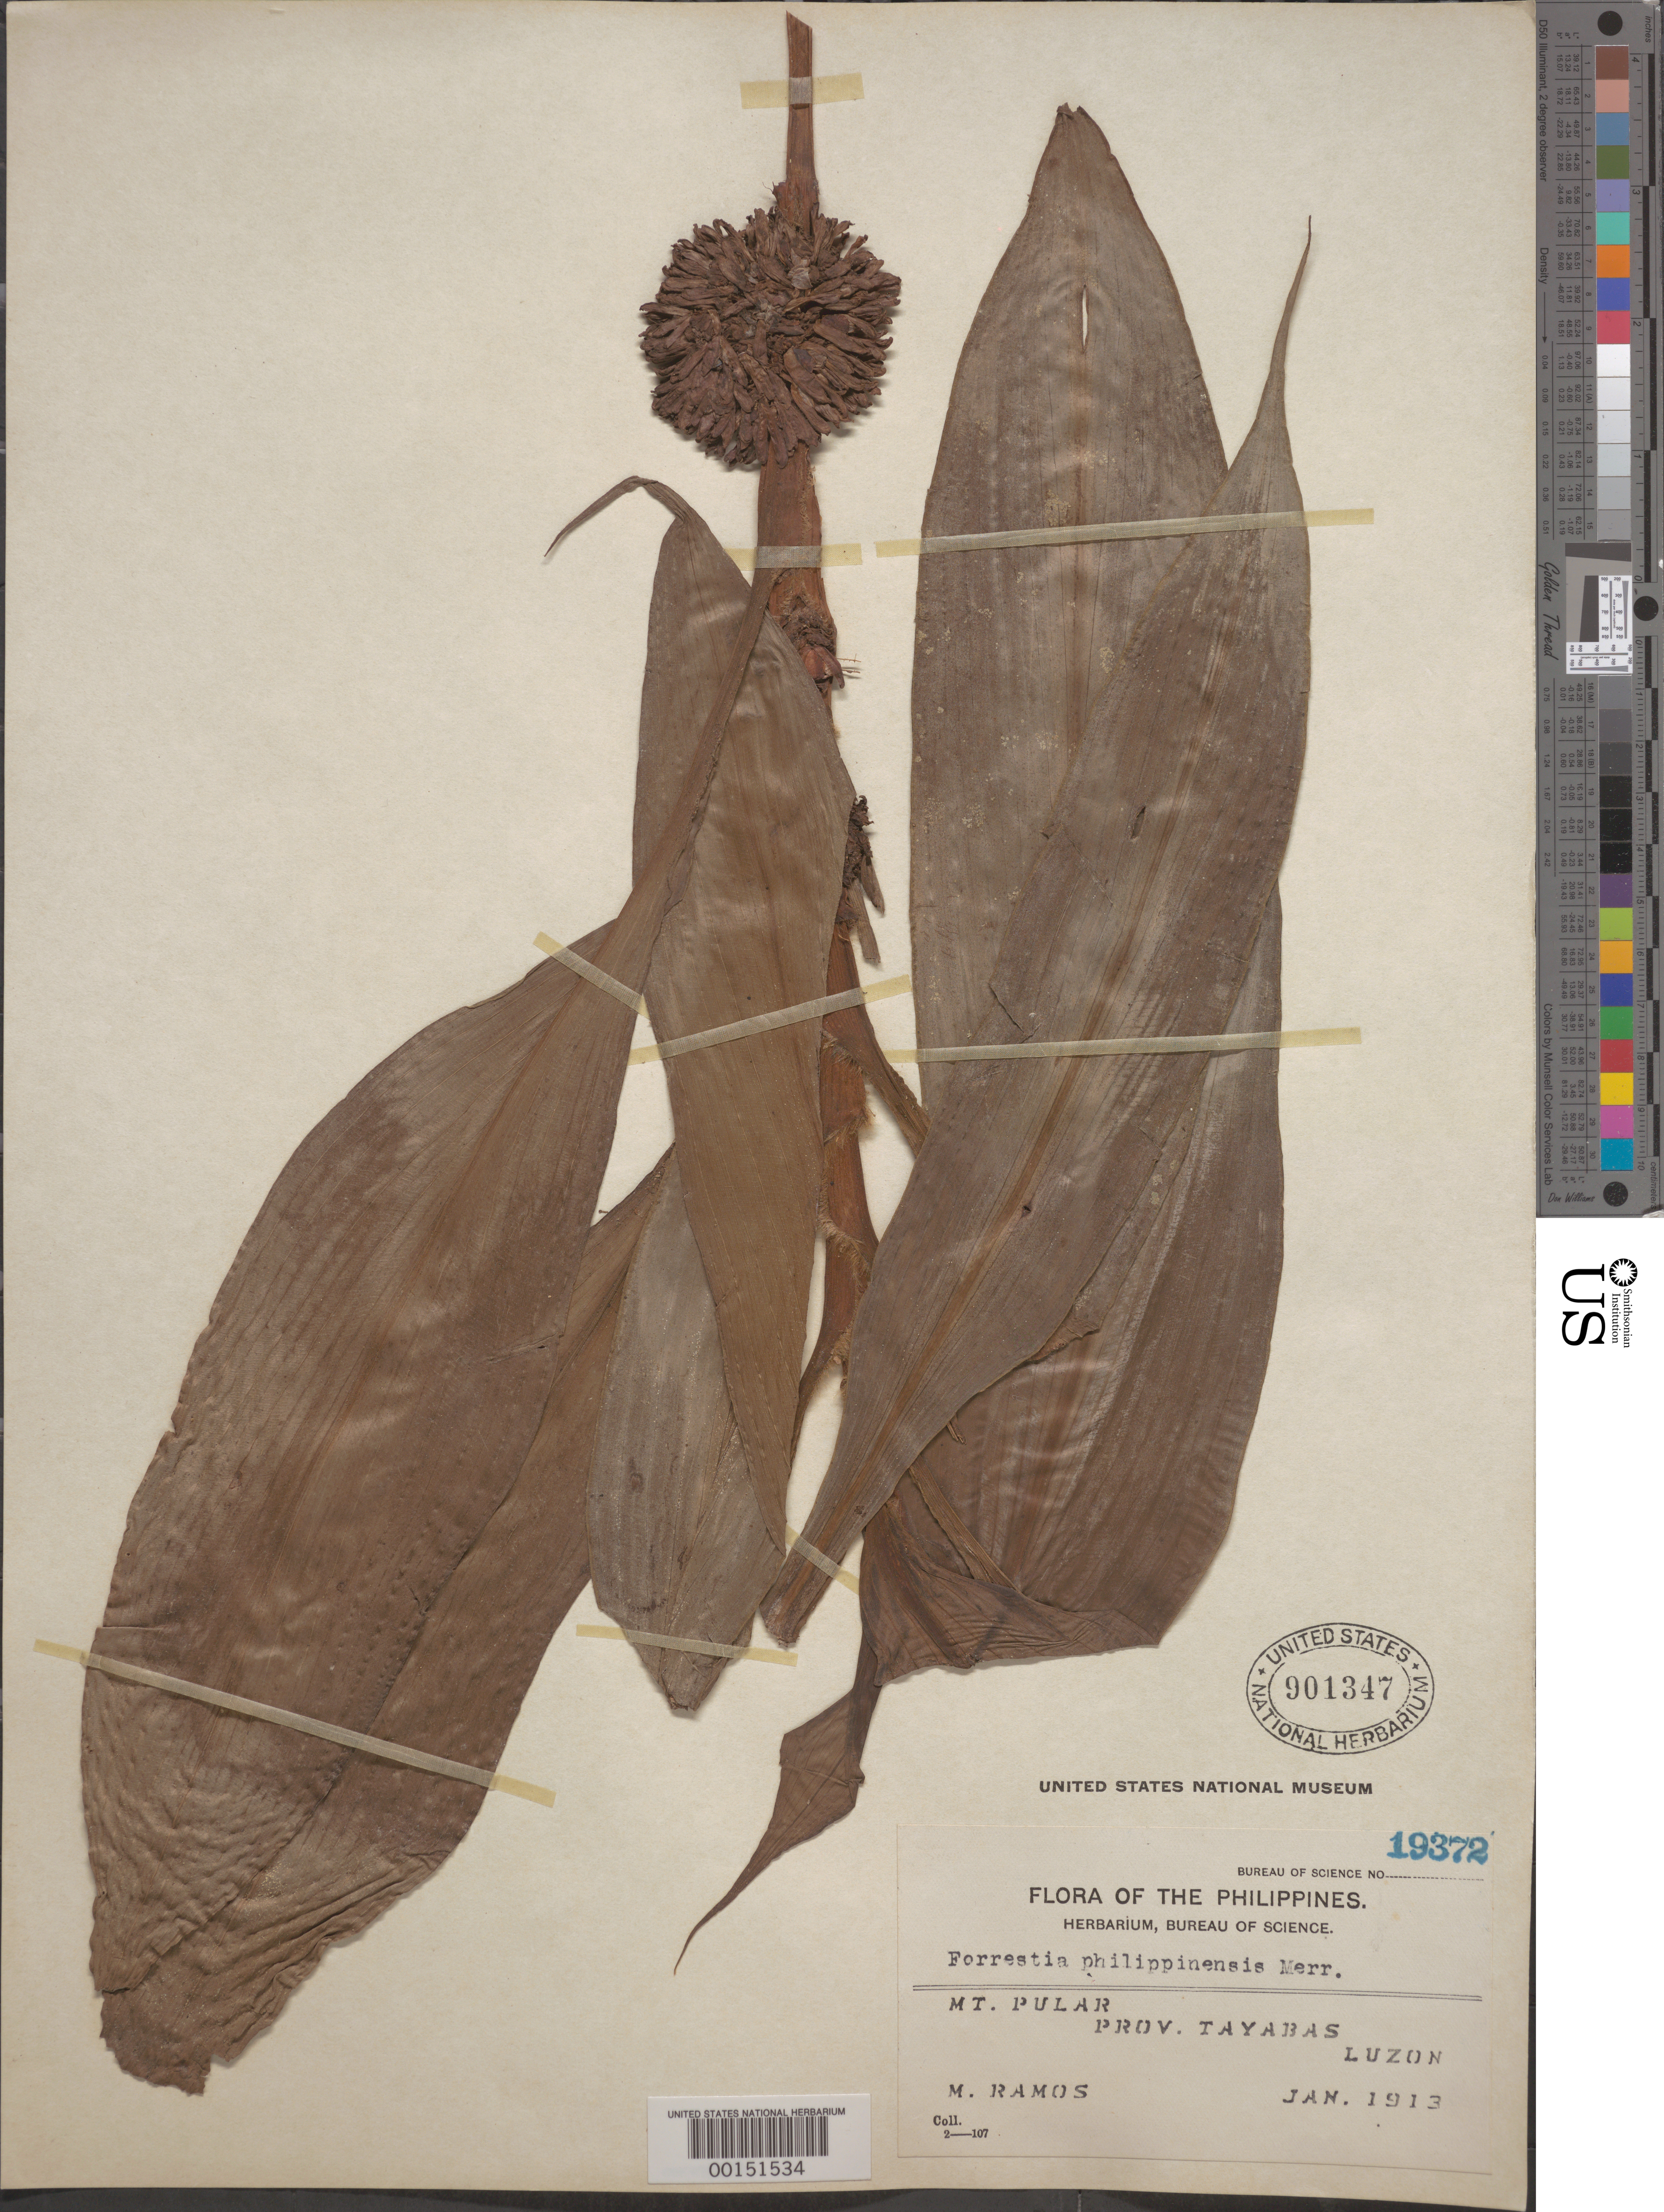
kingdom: Plantae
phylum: Tracheophyta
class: Liliopsida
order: Commelinales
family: Commelinaceae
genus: Amischotolype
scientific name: Amischotolype hispida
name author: (A. Rich.) D.Y. Hong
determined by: Strong, Mark T., (BOT), Smithsonian Institution - National Museum of Natural History (UNITED STATES)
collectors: M. Ramos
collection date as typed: Jan 1913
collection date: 1913-01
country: Philippines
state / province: Calabarzon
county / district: Quezon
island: Luzon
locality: Mt. pular, tayabas prov. [= quezon province]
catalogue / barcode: US 901347